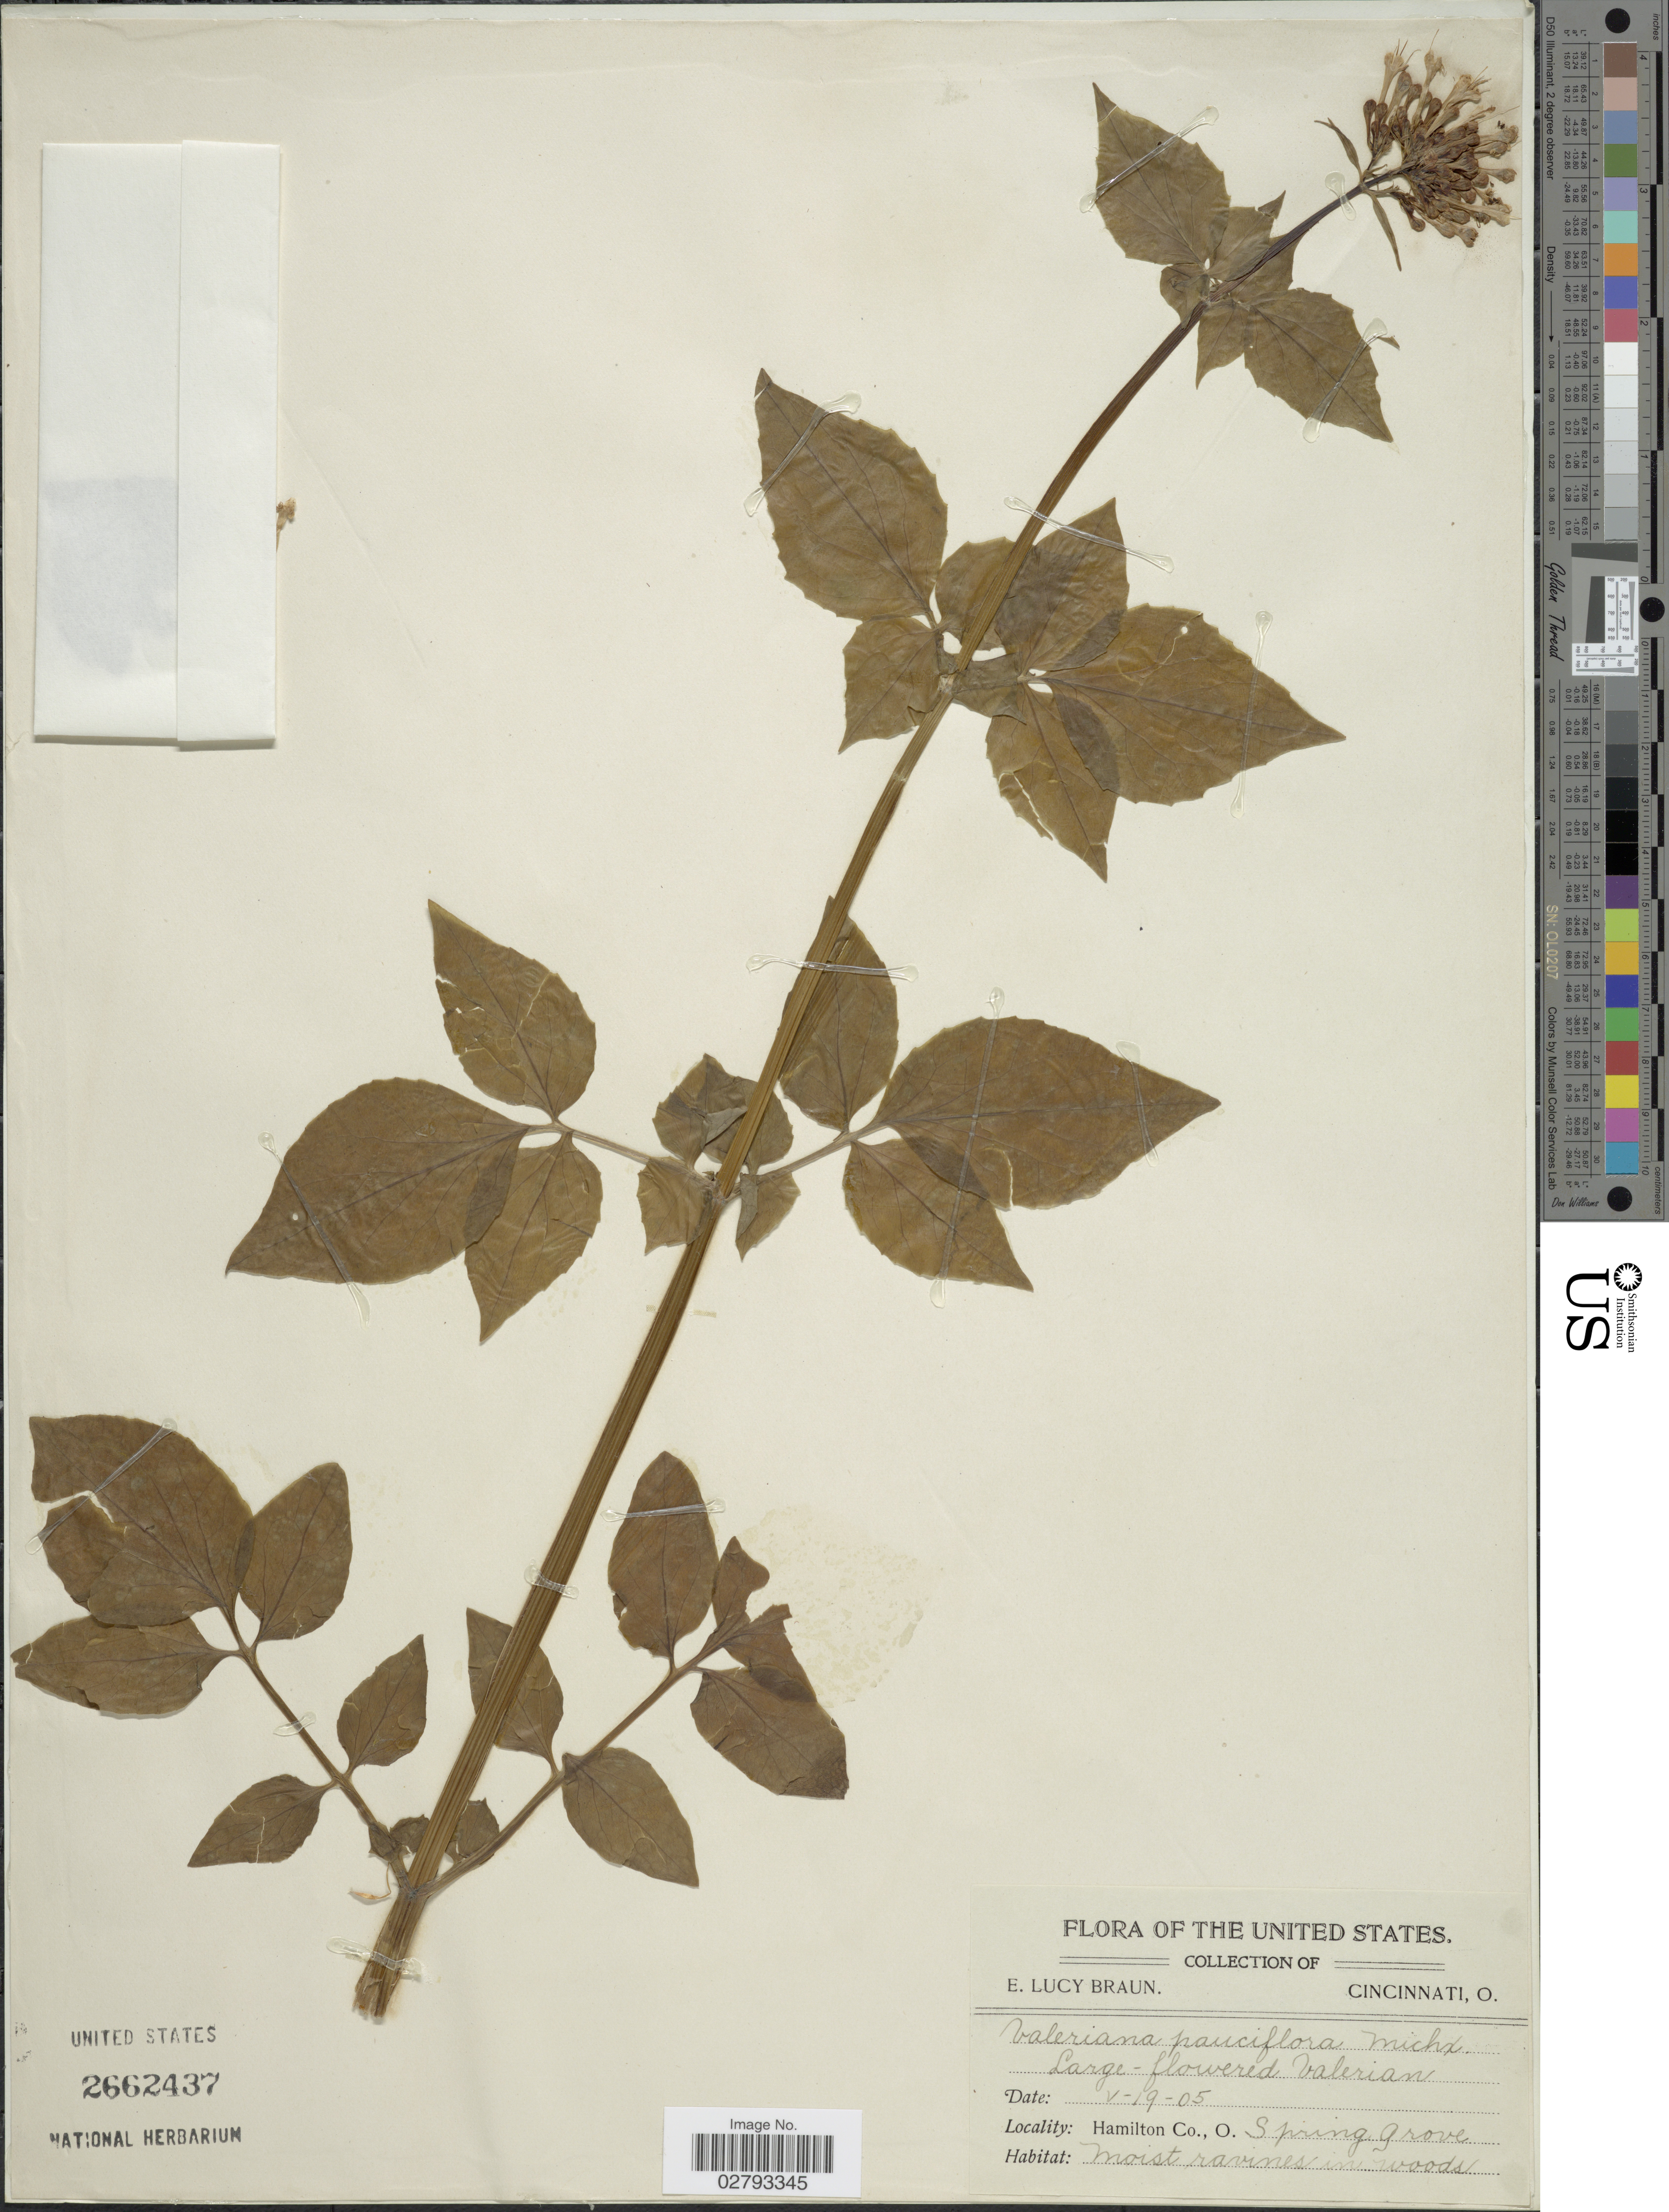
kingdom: Plantae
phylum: Tracheophyta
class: Magnoliopsida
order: Dipsacales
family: Caprifoliaceae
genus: Valeriana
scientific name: Valeriana pauciflora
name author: Michx.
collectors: E. L. Braun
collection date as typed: Transcribed d/m/y: 19/5/5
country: United States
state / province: Ohio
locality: Hamilton Co. Spring Grove.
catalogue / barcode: US 2662437